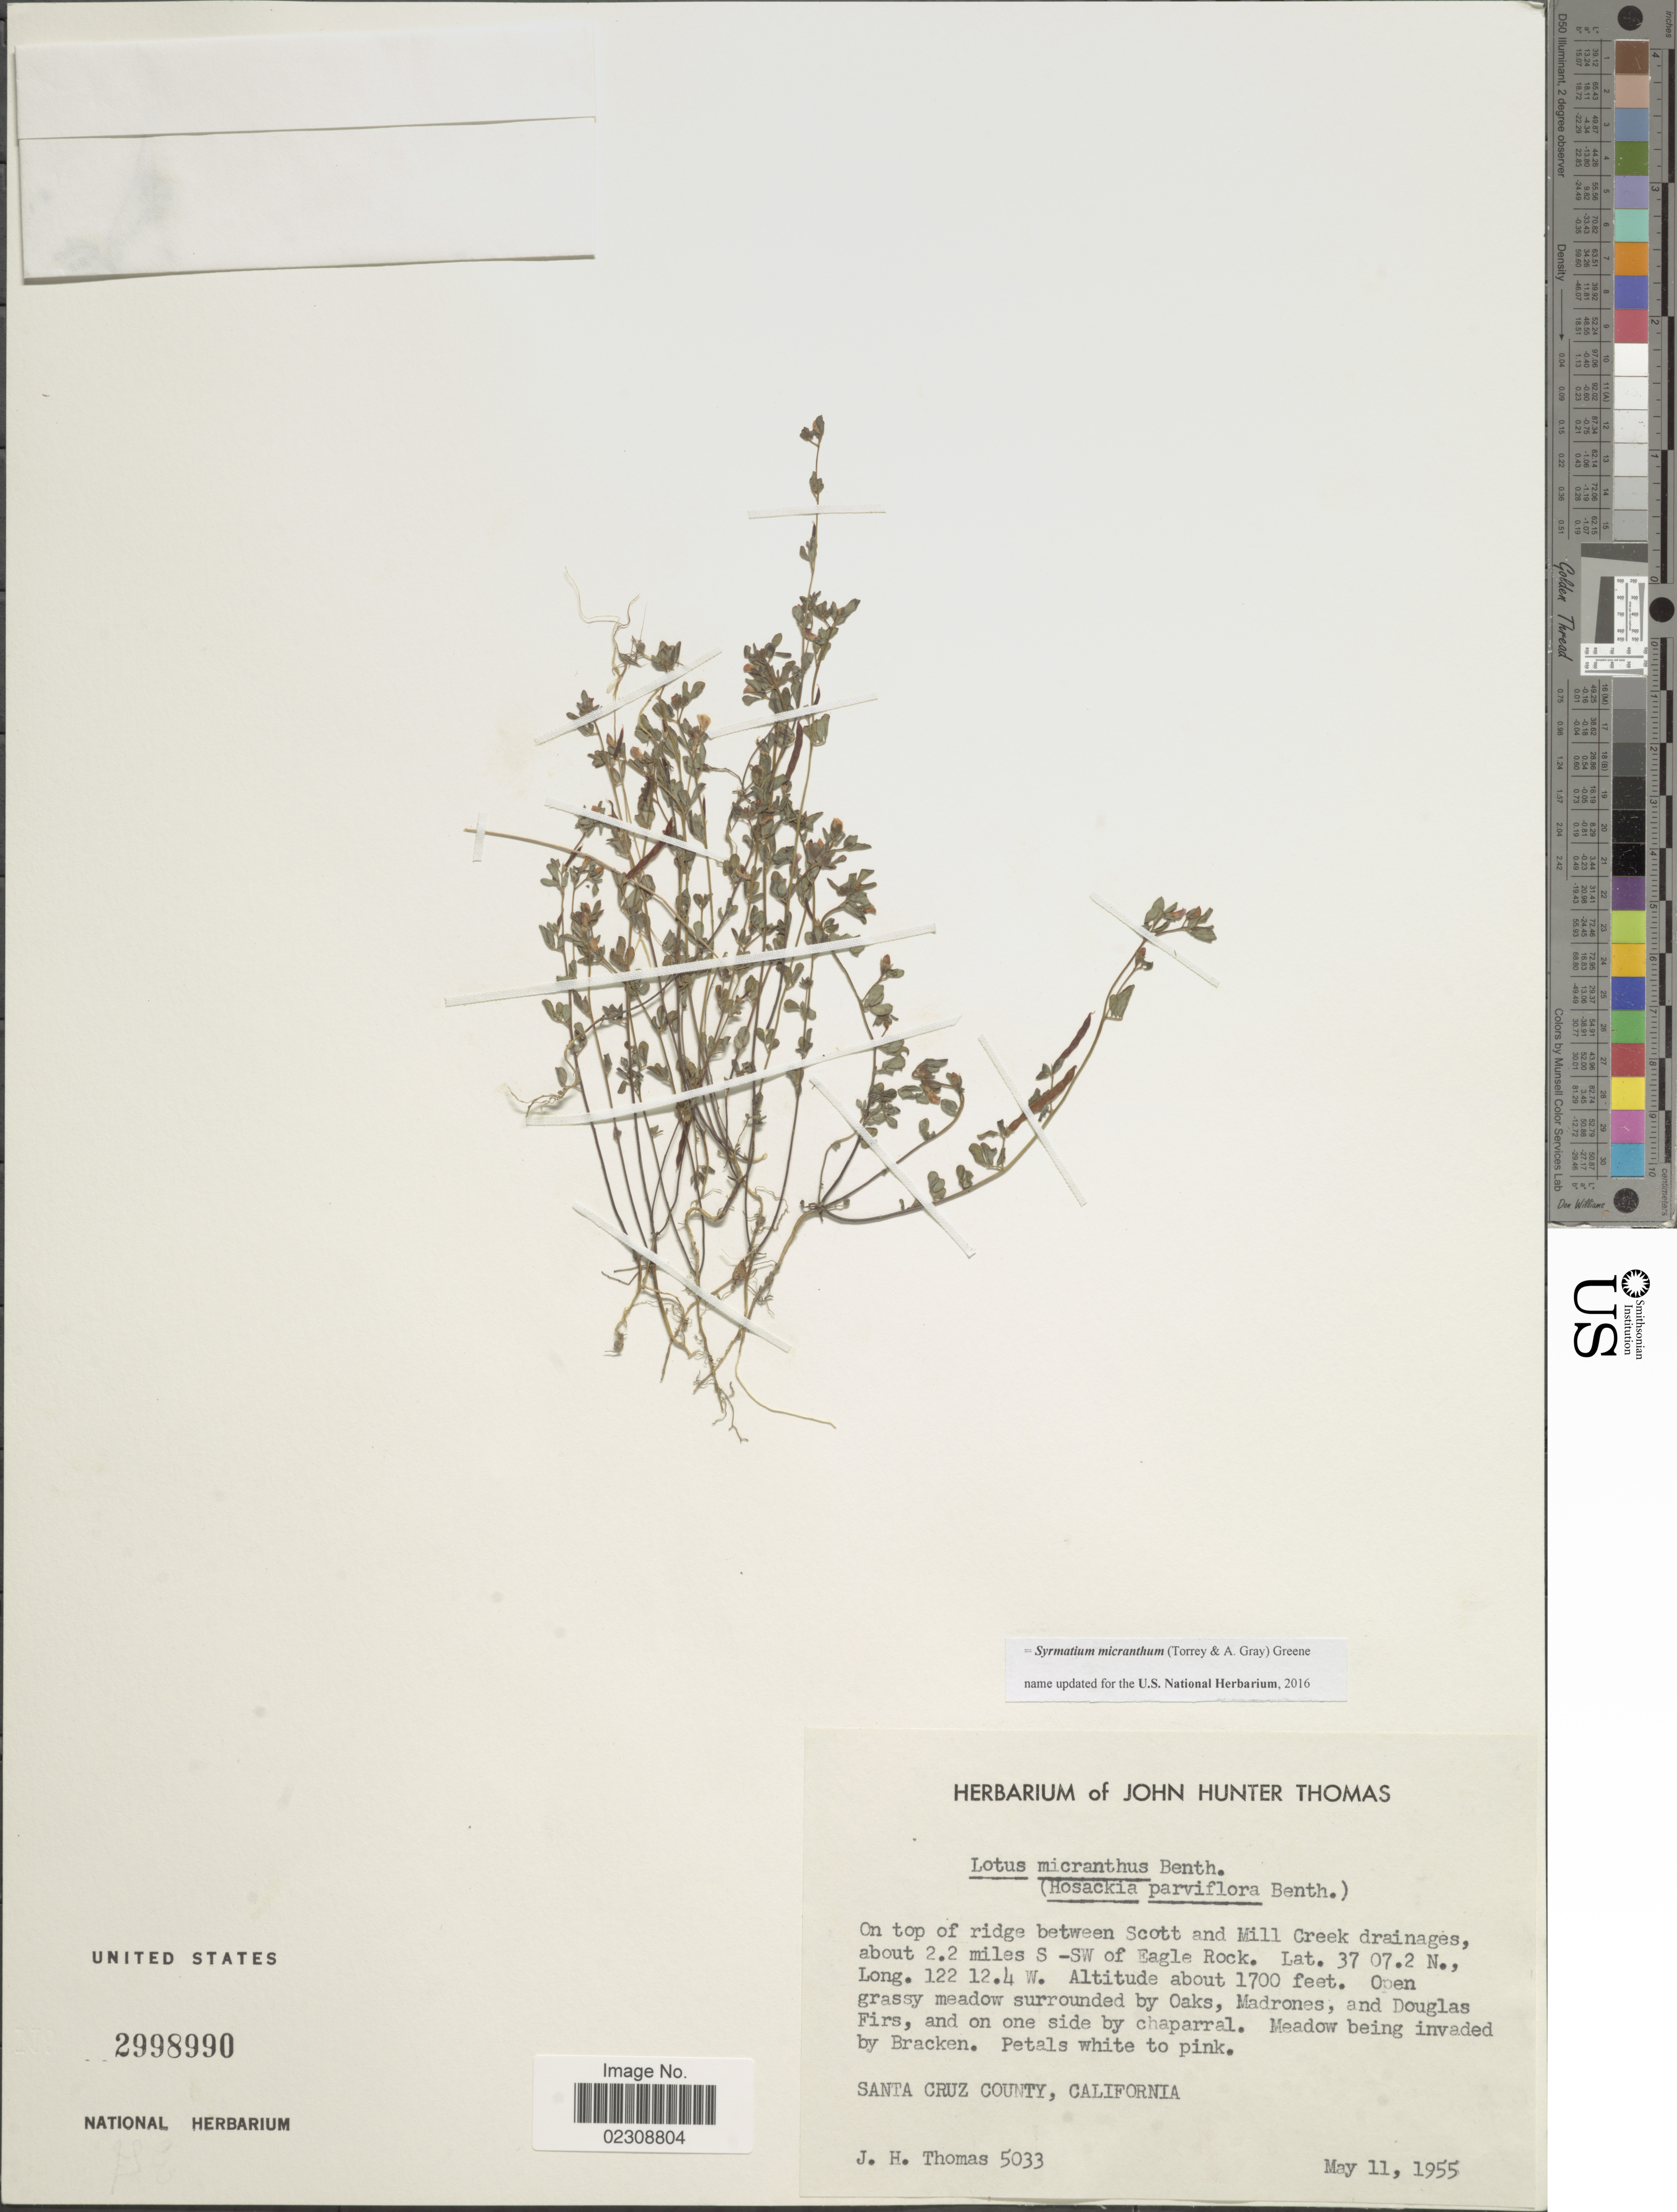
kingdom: Plantae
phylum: Tracheophyta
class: Magnoliopsida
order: Fabales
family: Fabaceae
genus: Syrmatium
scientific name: Syrmatium micranthum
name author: (Torr. & A. Gray) Greene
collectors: J. H. Thomas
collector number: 5033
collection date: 1955-05-11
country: United States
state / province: California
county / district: Santa Cruz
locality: On top of ridge between Scott and Mill Creek drainages, about 2.2 miles S -SW of Eagle Rock. Santa Cruz County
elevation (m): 518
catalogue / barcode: US 2998990